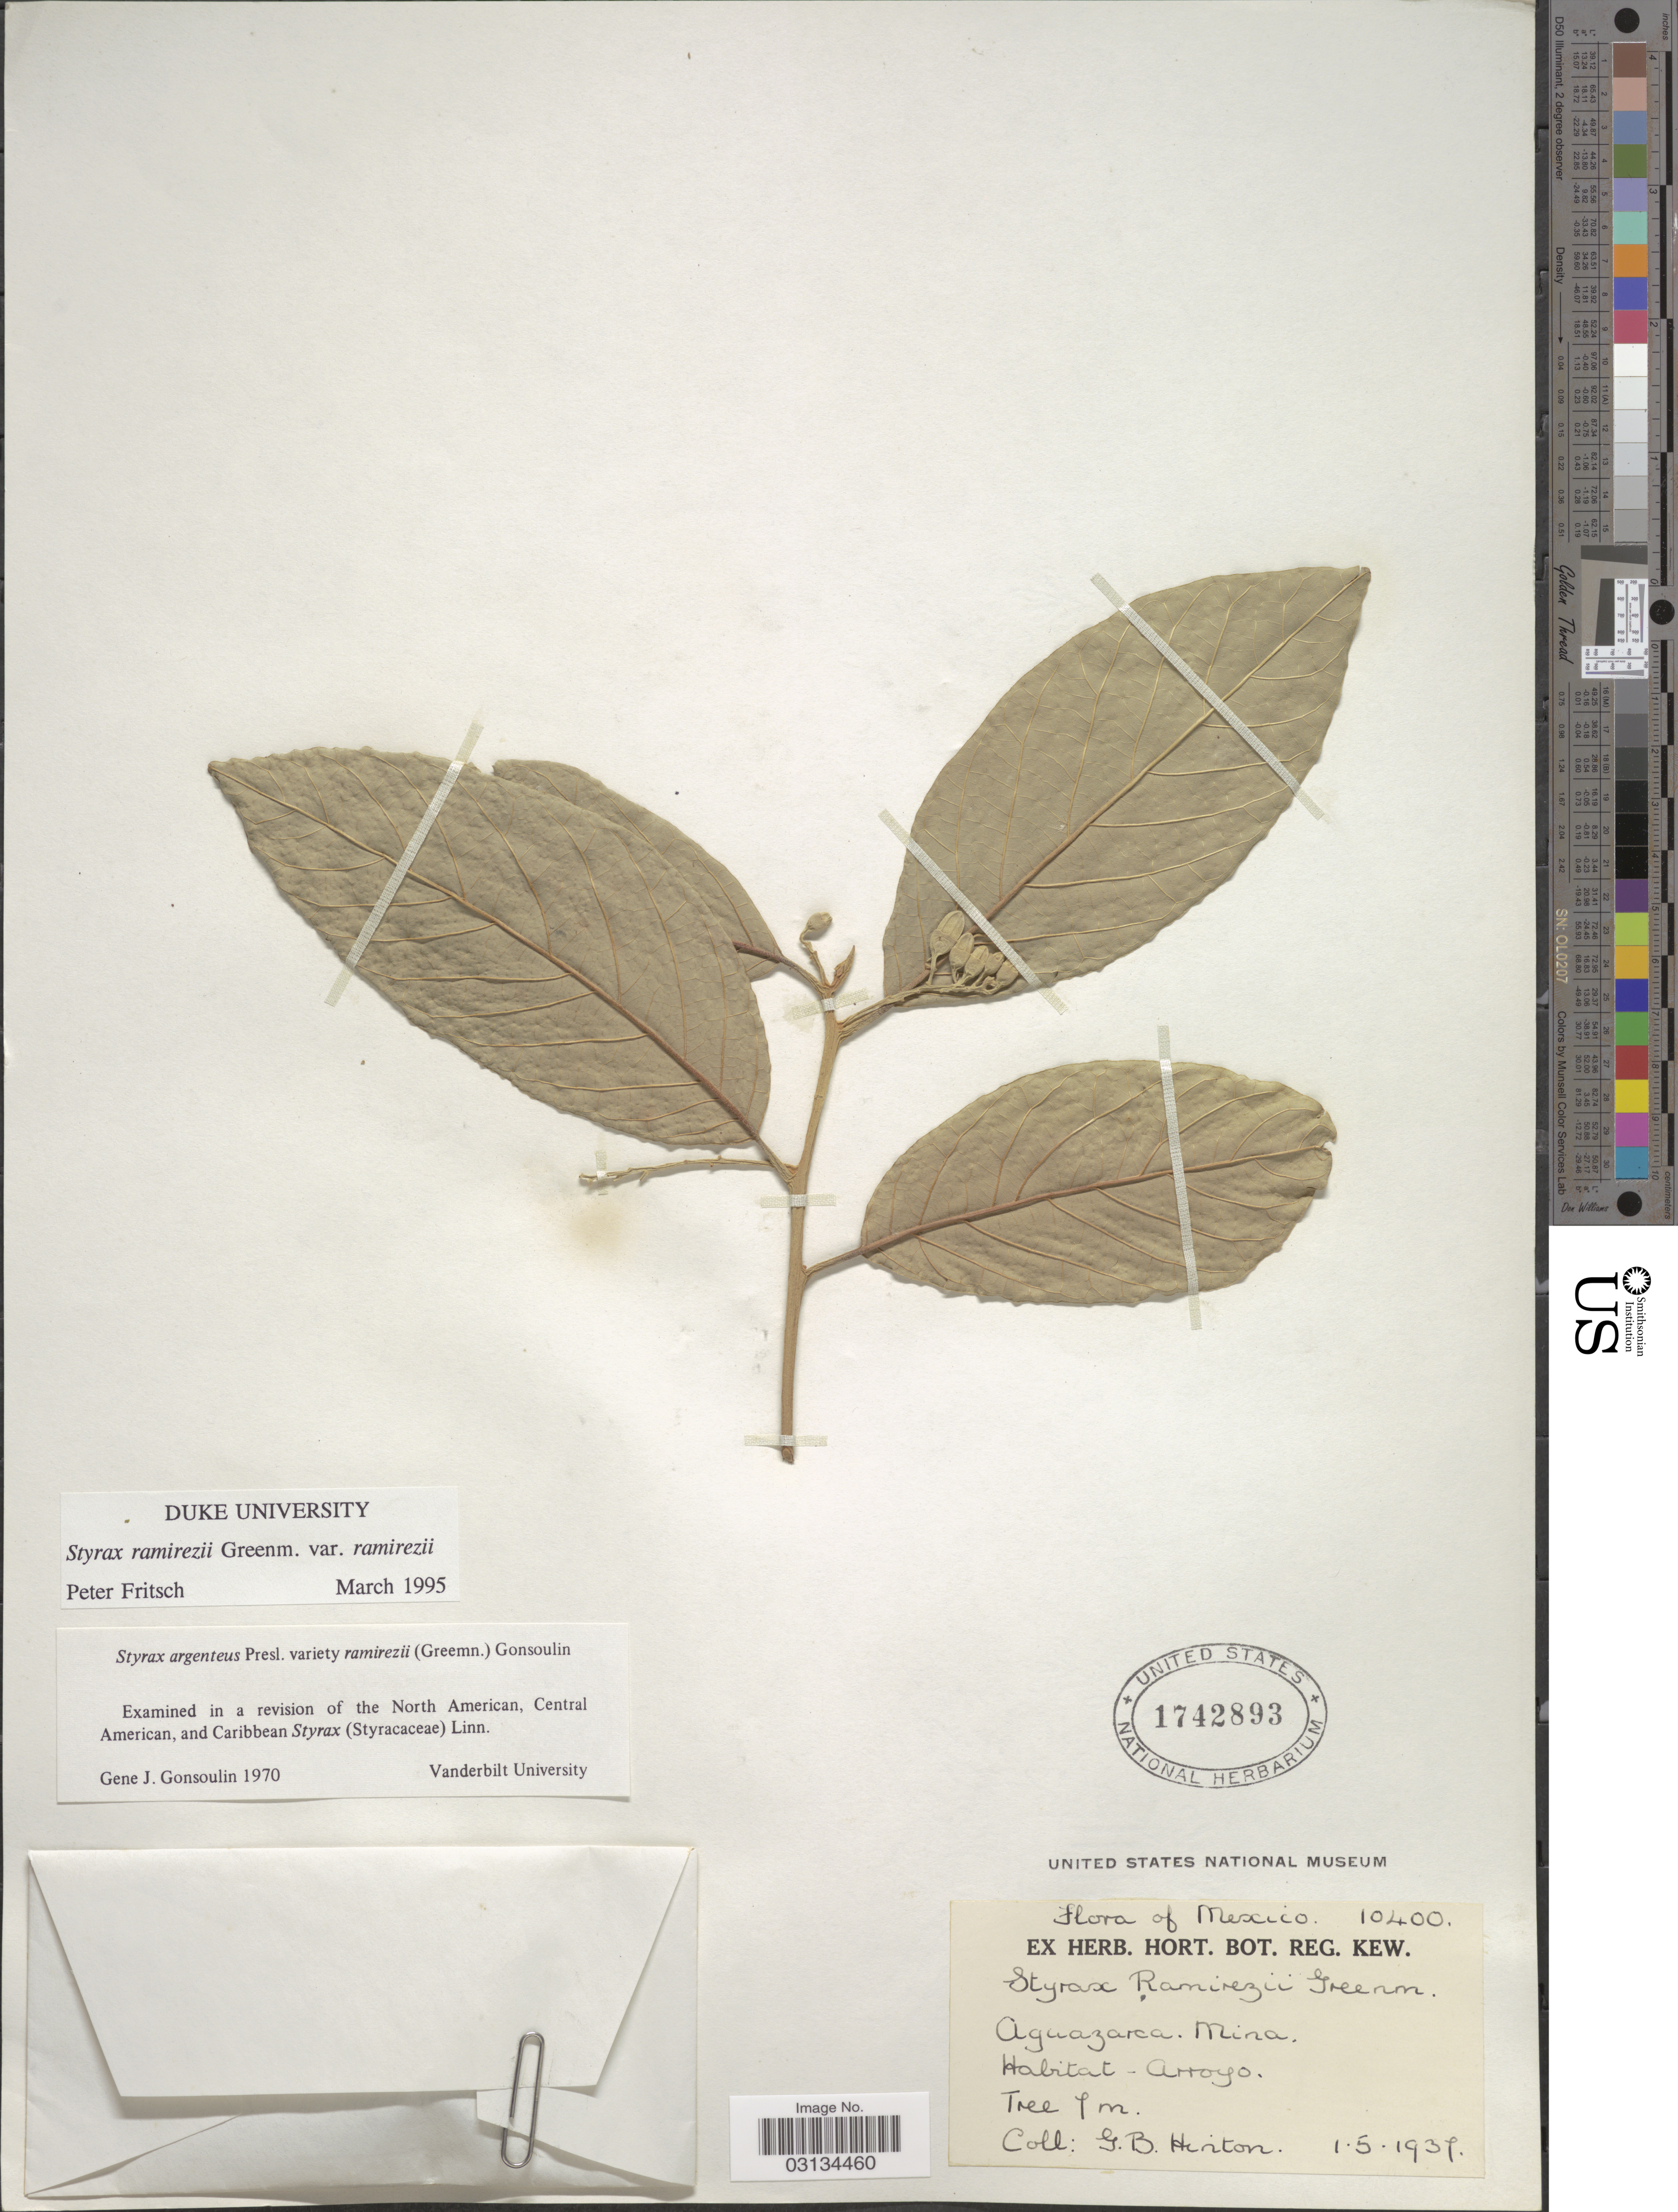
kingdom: Plantae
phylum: Tracheophyta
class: Magnoliopsida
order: Ericales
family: Styracaceae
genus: Styrax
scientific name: Styrax ramirezii var. ramirezii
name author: Greenm.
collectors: G. B. Hinton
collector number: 10400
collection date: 1937-05-01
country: Mexico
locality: Aguazarca. Mina.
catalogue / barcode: US 1742893